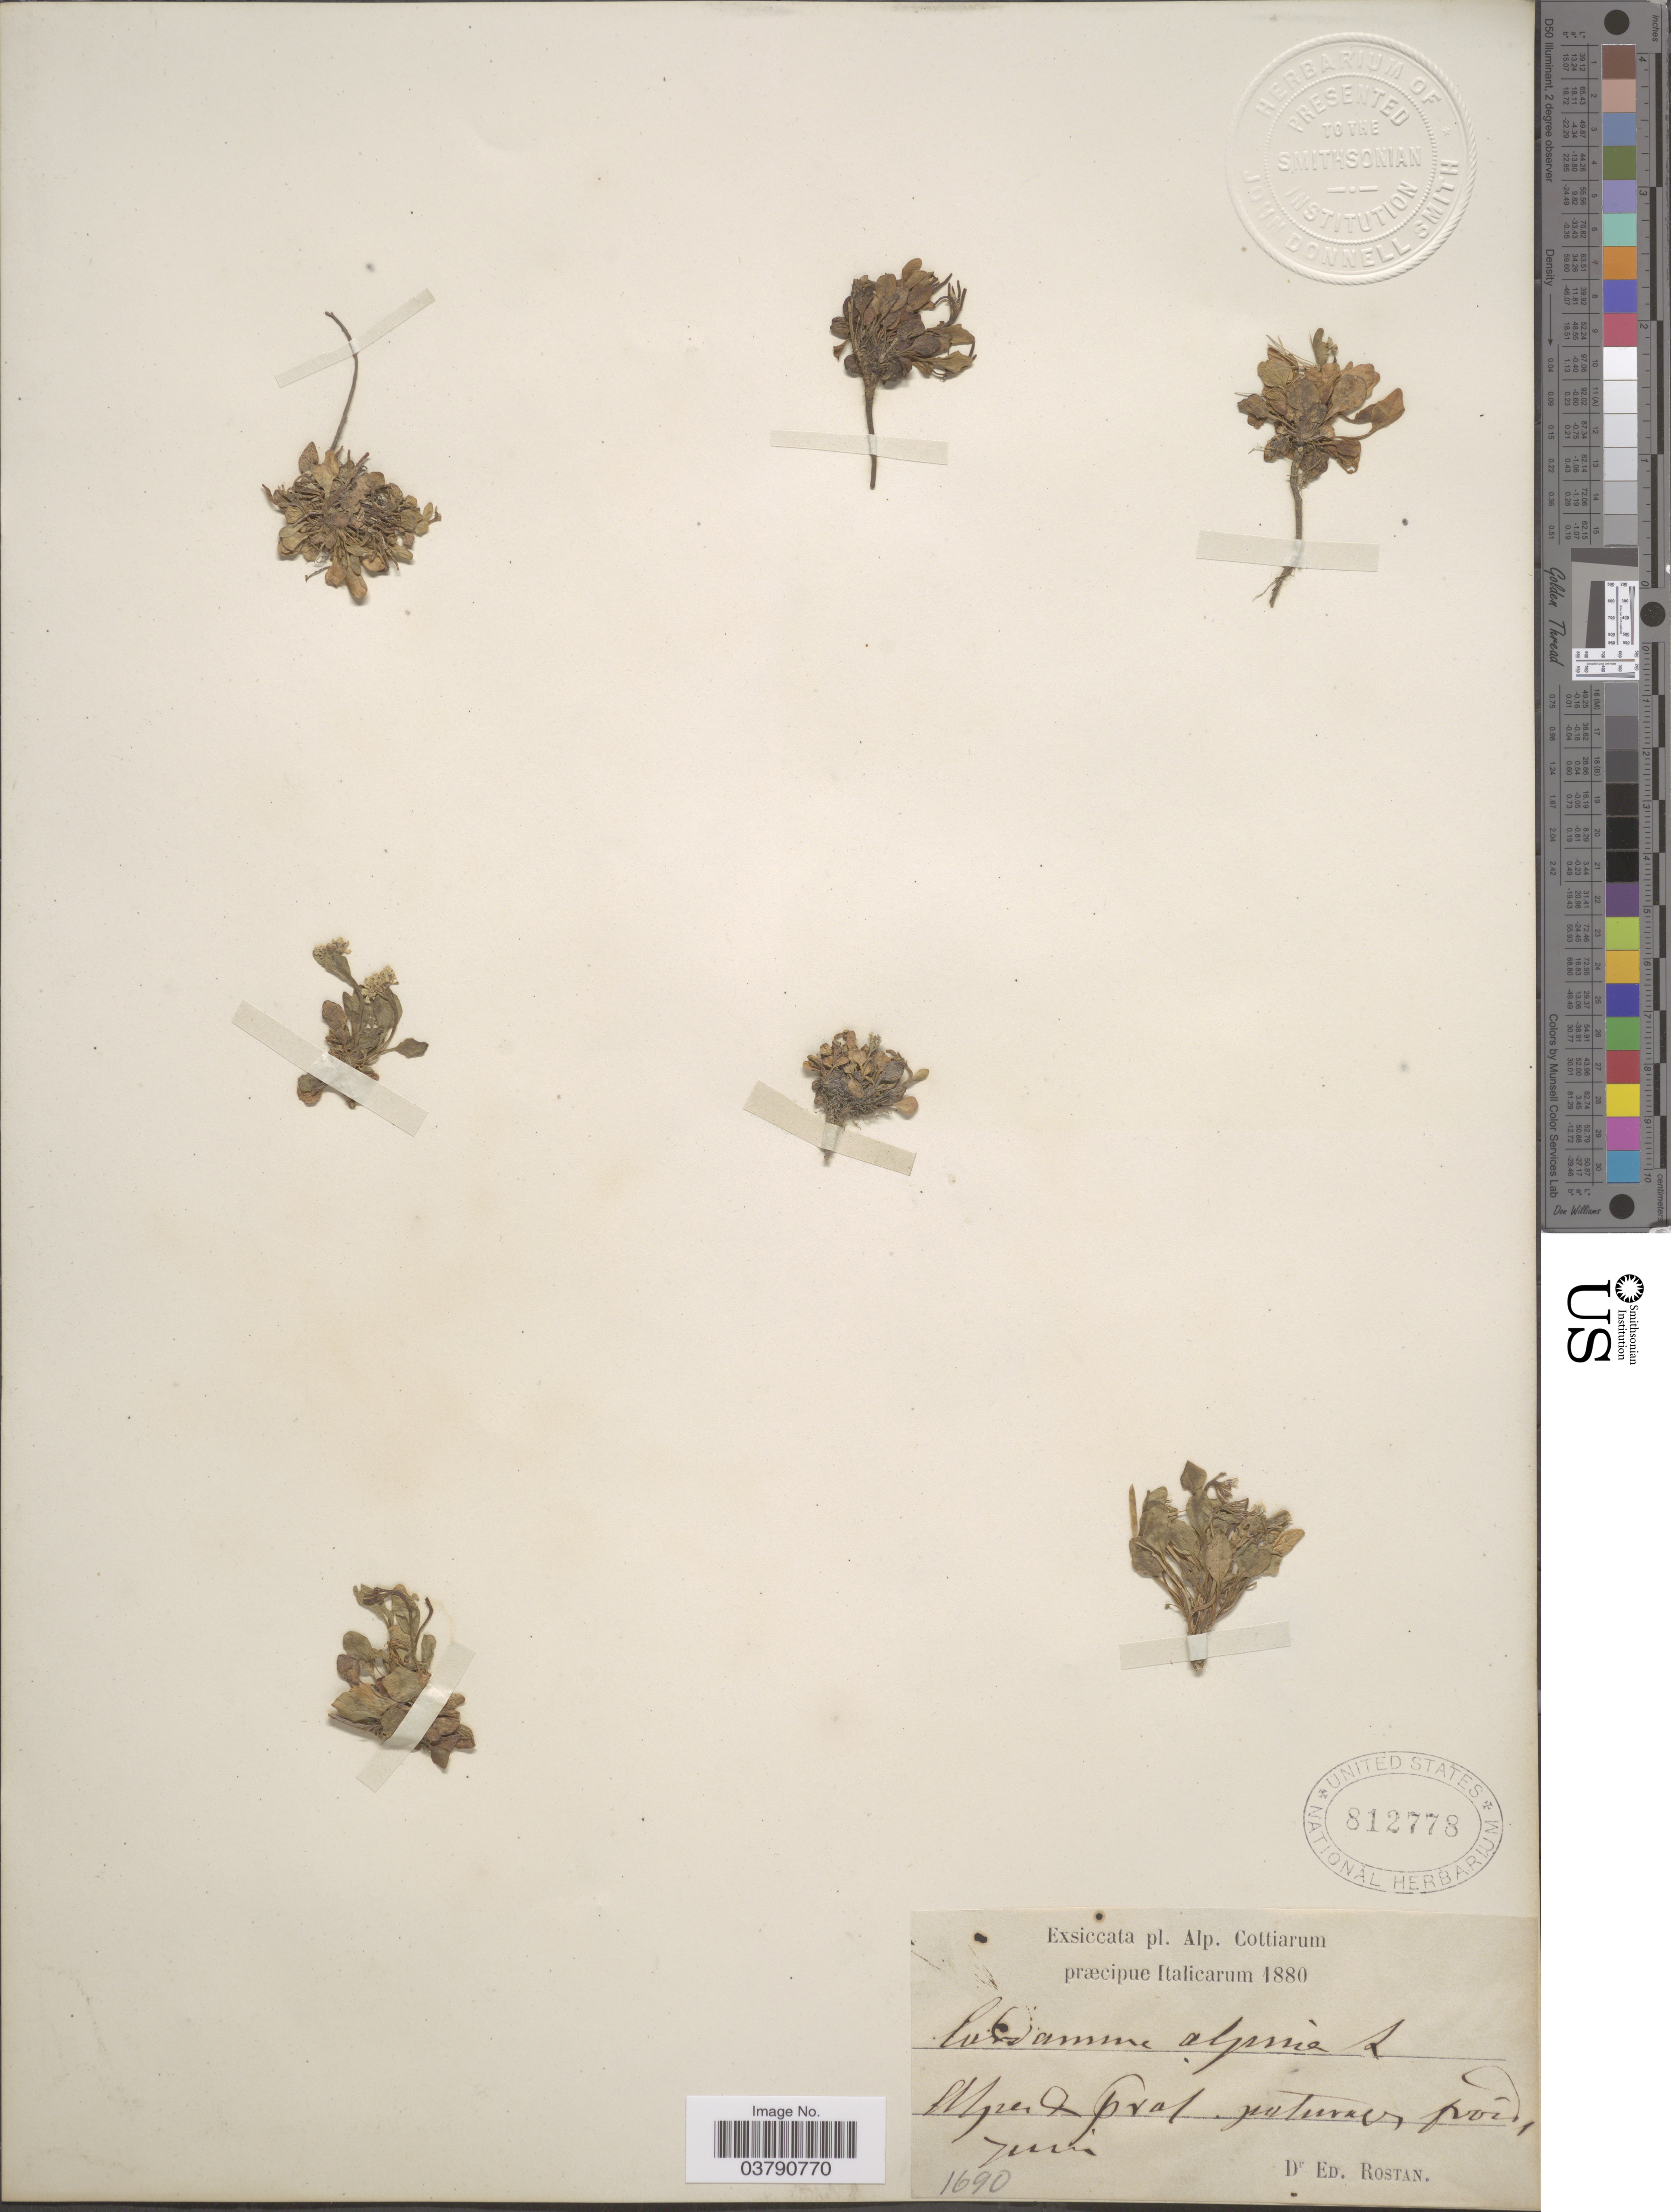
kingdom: Plantae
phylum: Tracheophyta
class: Magnoliopsida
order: Brassicales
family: Brassicaceae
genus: Cardamine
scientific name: Cardamine alpina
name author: Willd.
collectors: E. Rostan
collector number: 1690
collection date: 1880-06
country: Italy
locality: Alp. Cottiarum præcipue Italicarum. Alfez & prat. [interpreted]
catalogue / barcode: US 812778